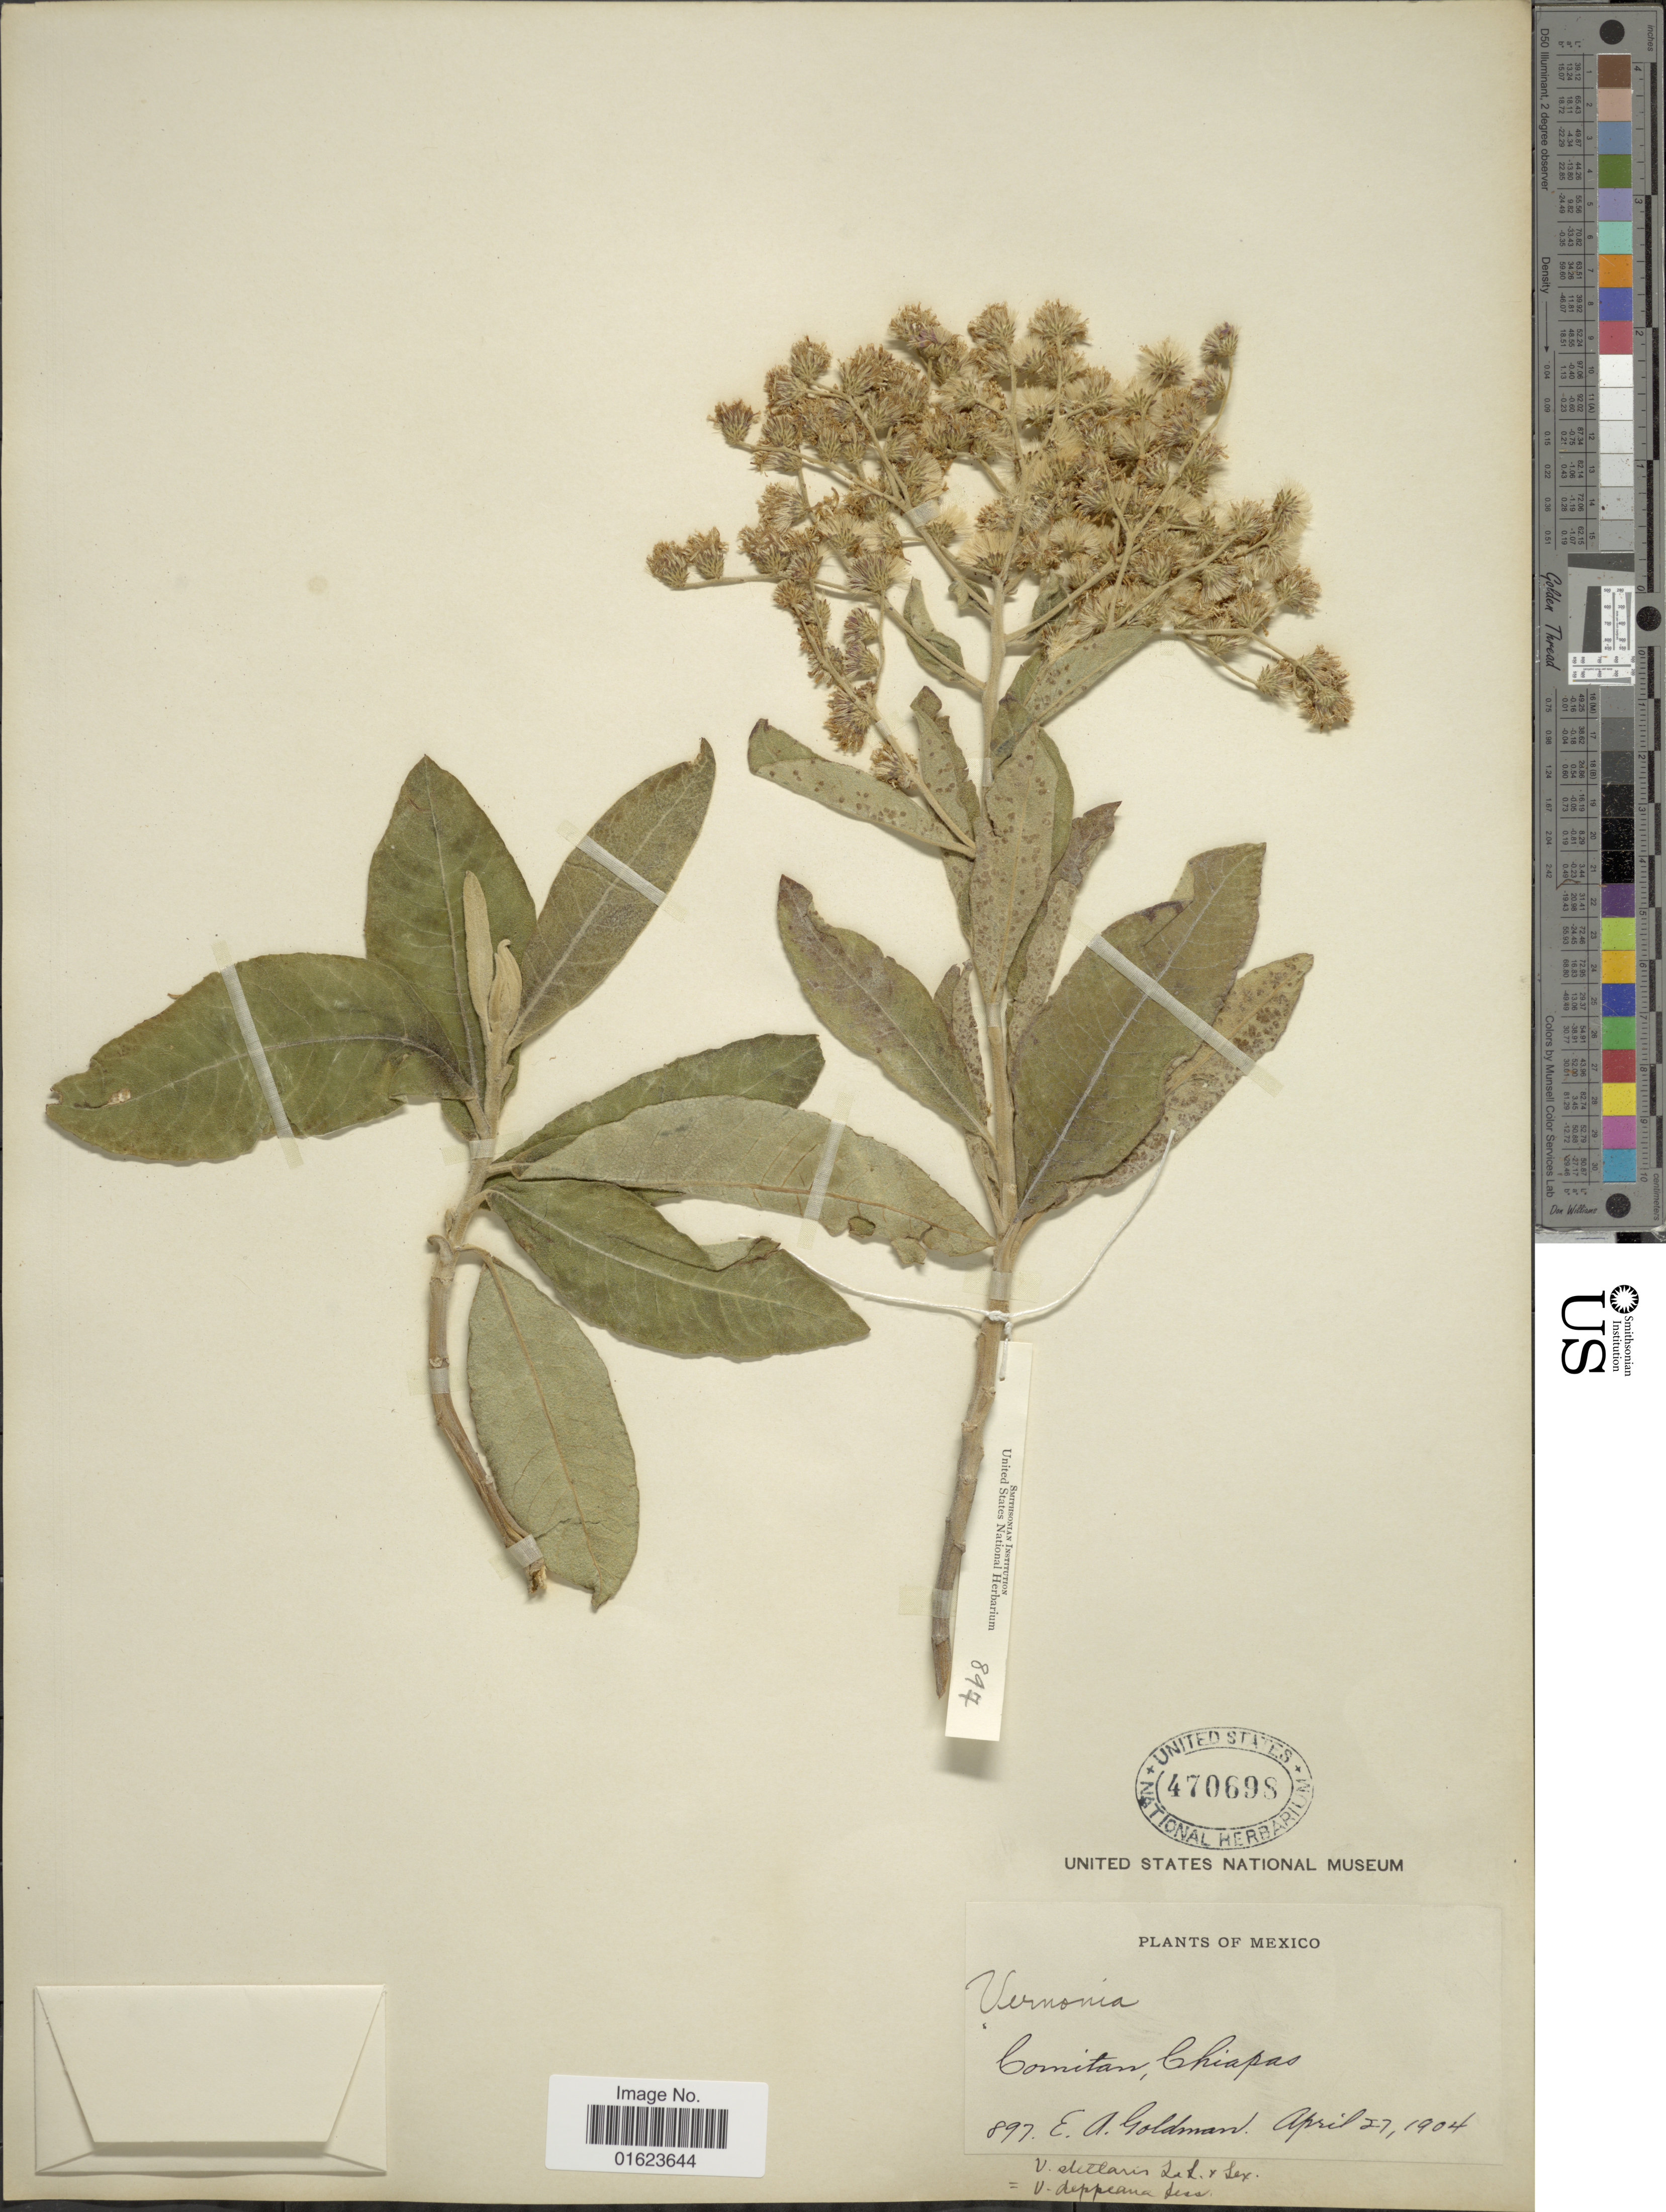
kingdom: Plantae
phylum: Tracheophyta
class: Magnoliopsida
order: Asterales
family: Asteraceae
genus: Vernonanthura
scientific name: Vernonanthura deppeana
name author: (Less.) H. Rob.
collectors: E. A. Goldman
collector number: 897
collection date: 1904-04-27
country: Mexico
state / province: Chiapas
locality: Comitan, Chiapas.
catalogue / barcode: US 470698